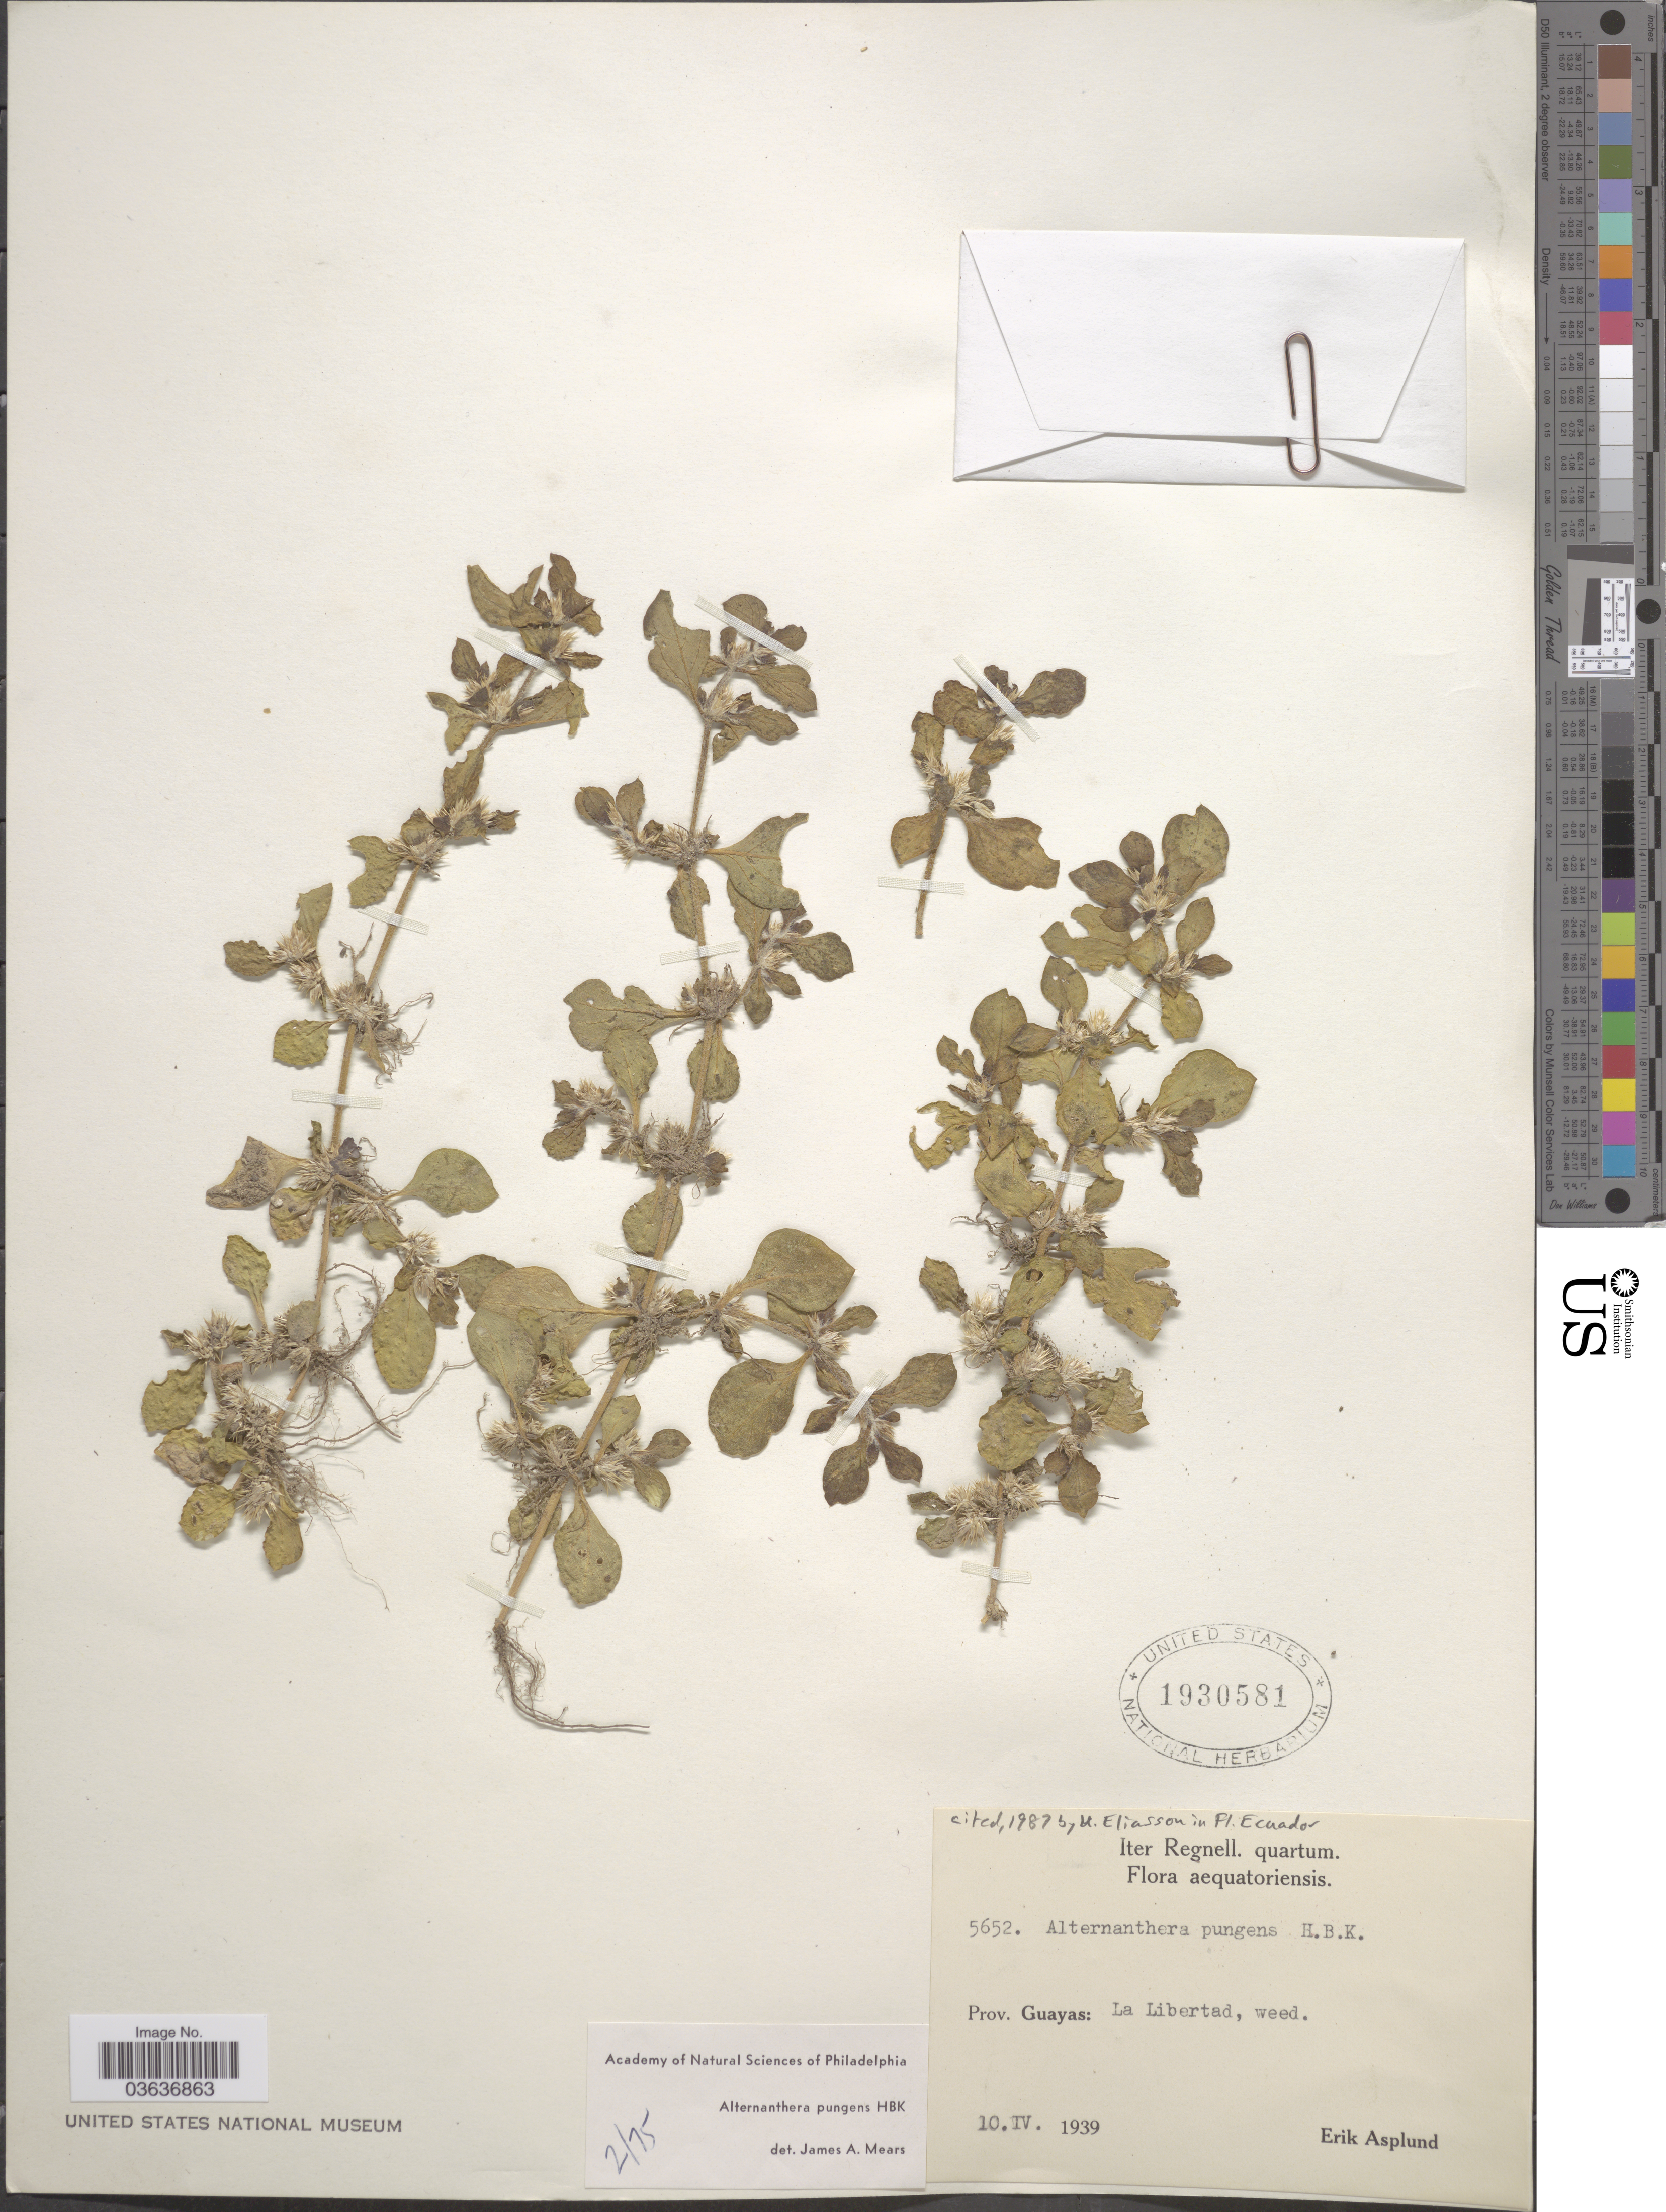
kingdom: Plantae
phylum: Tracheophyta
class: Magnoliopsida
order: Caryophyllales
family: Amaranthaceae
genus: Alternanthera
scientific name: Alternanthera pungens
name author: Kunth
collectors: E. Asplund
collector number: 5652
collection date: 1939-04-10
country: Ecuador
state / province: Guayas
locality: Aequatoriensis. La Libertad.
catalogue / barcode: US 1930581